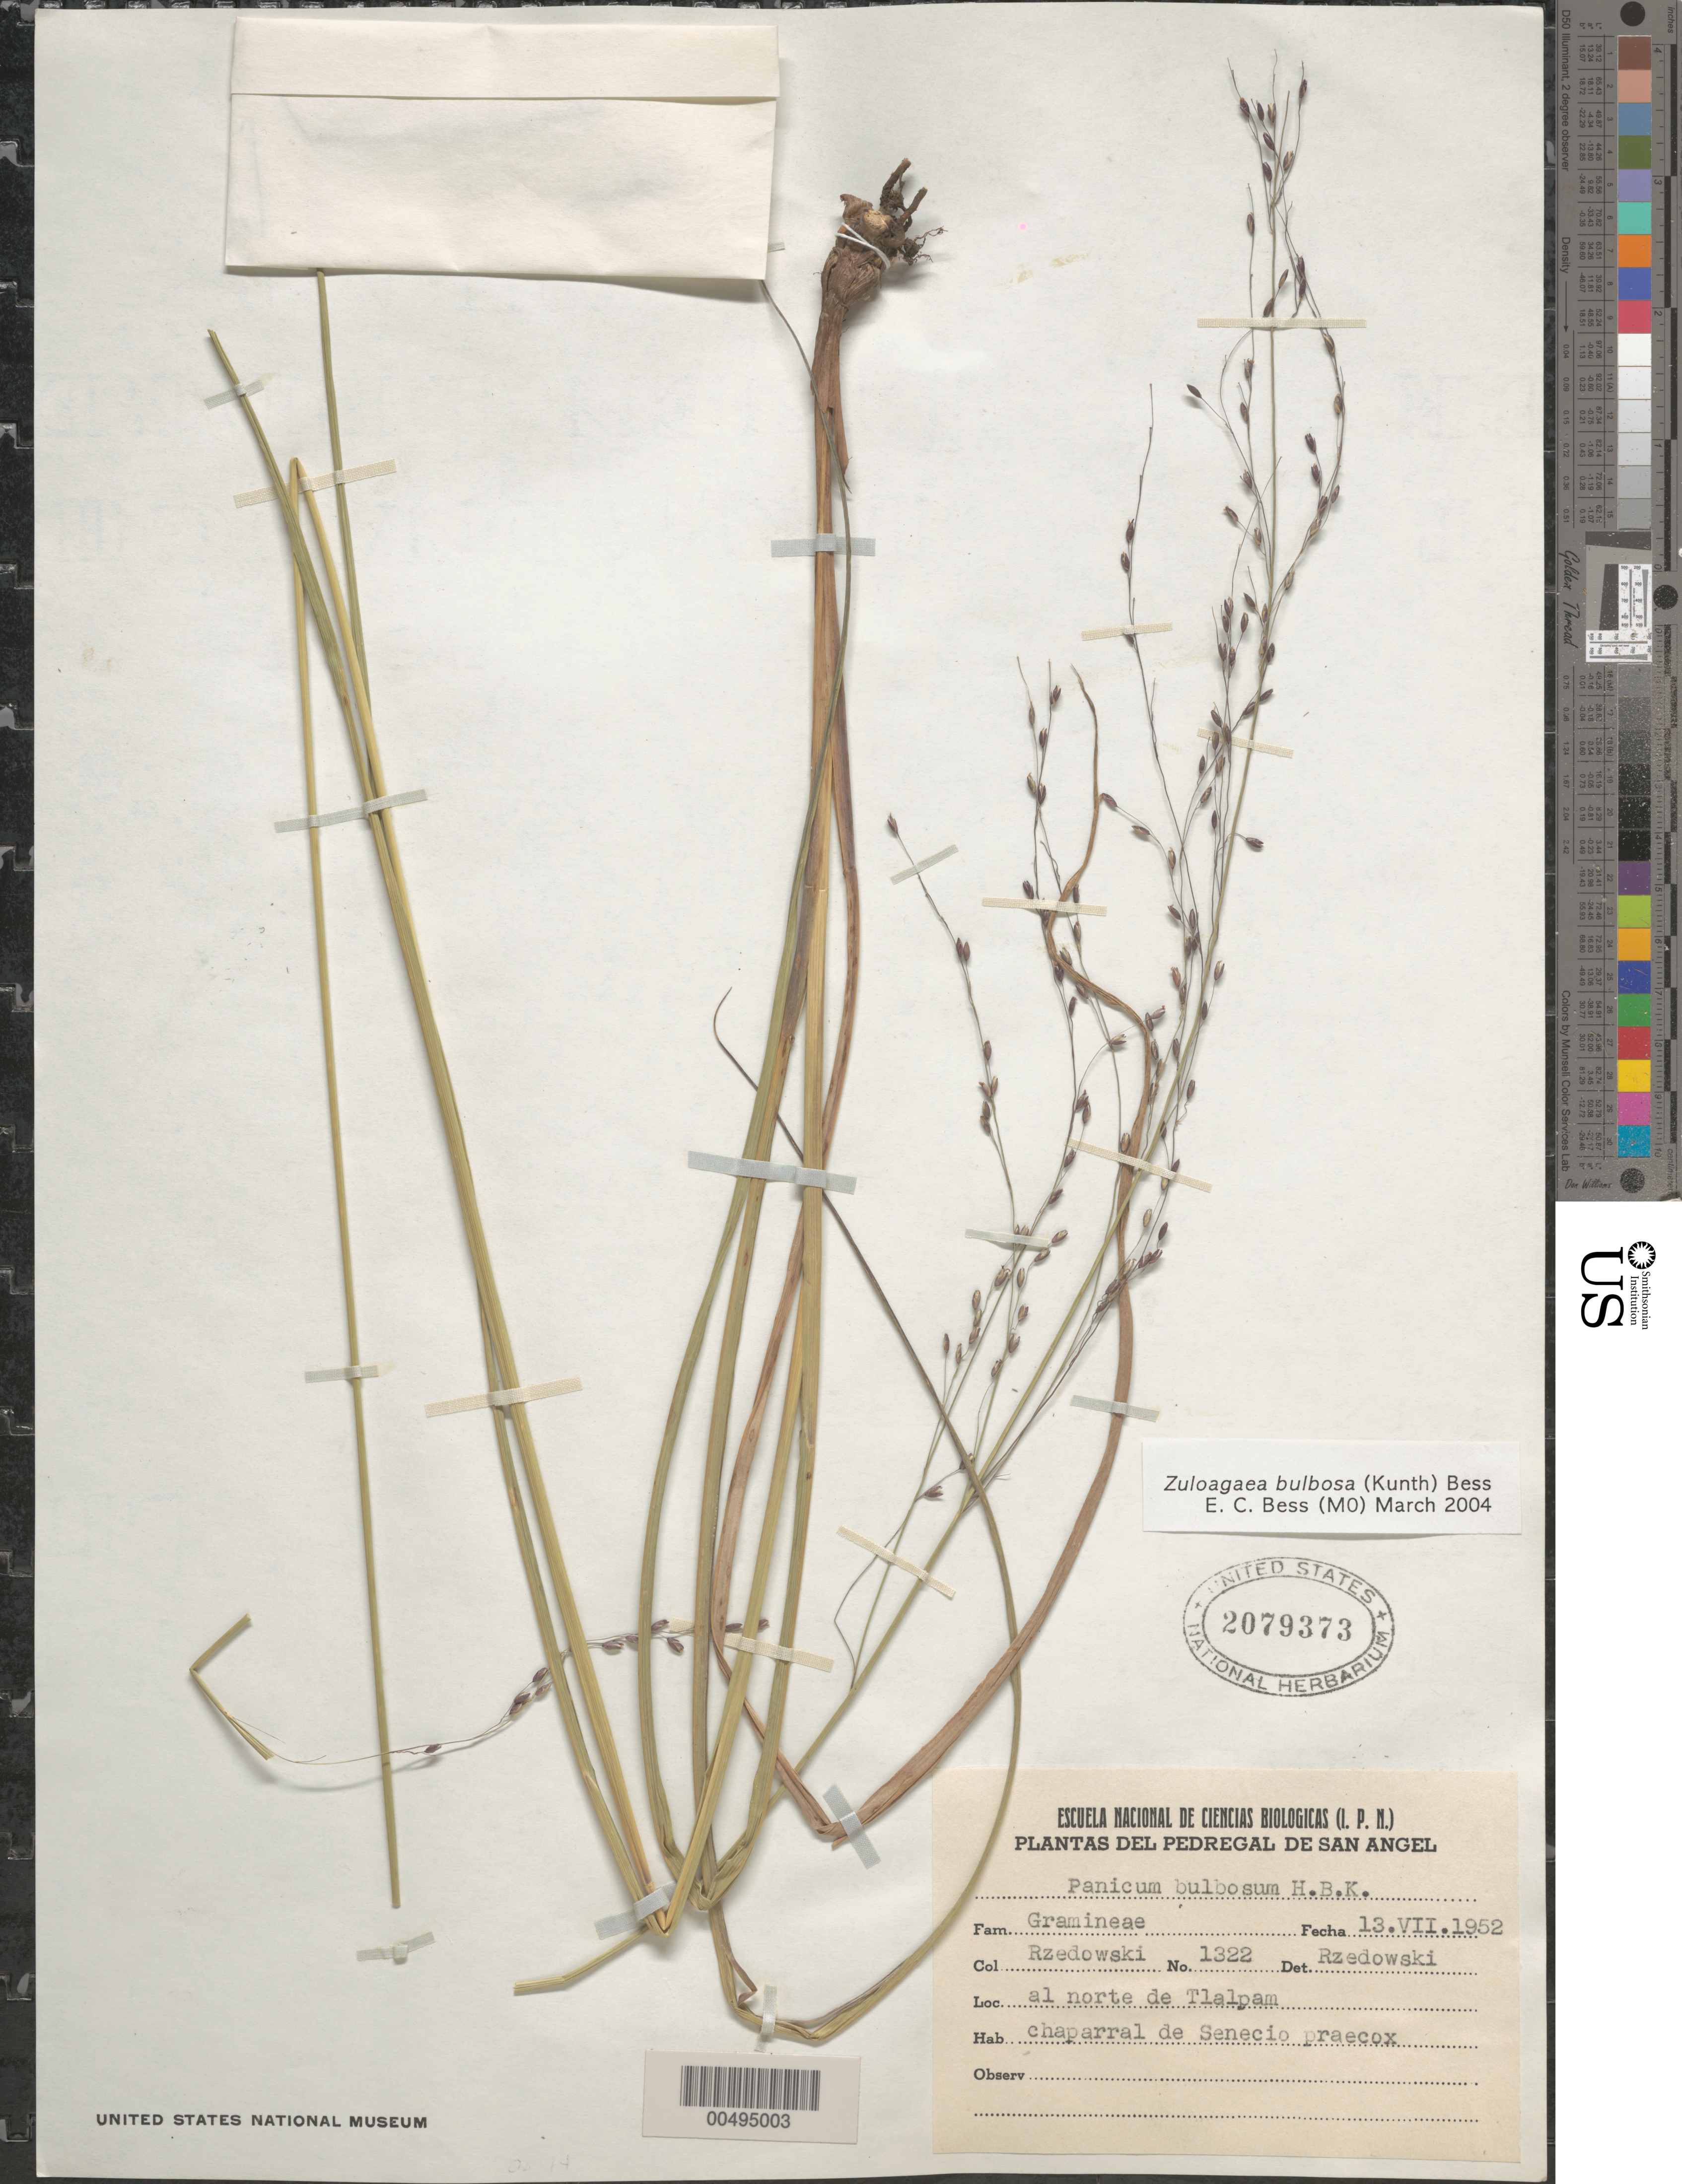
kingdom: Plantae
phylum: Tracheophyta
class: Liliopsida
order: Poales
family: Poaceae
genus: Panicum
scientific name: Panicum bulbosum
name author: Kunth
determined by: Rzedowski, J.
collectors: J. Rzedowski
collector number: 1322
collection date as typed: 13 Jul 1952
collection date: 1952-07-13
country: Mexico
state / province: Distrito Federal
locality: Pedregal de San Angel, al N de Tlalpam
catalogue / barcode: US 2079373